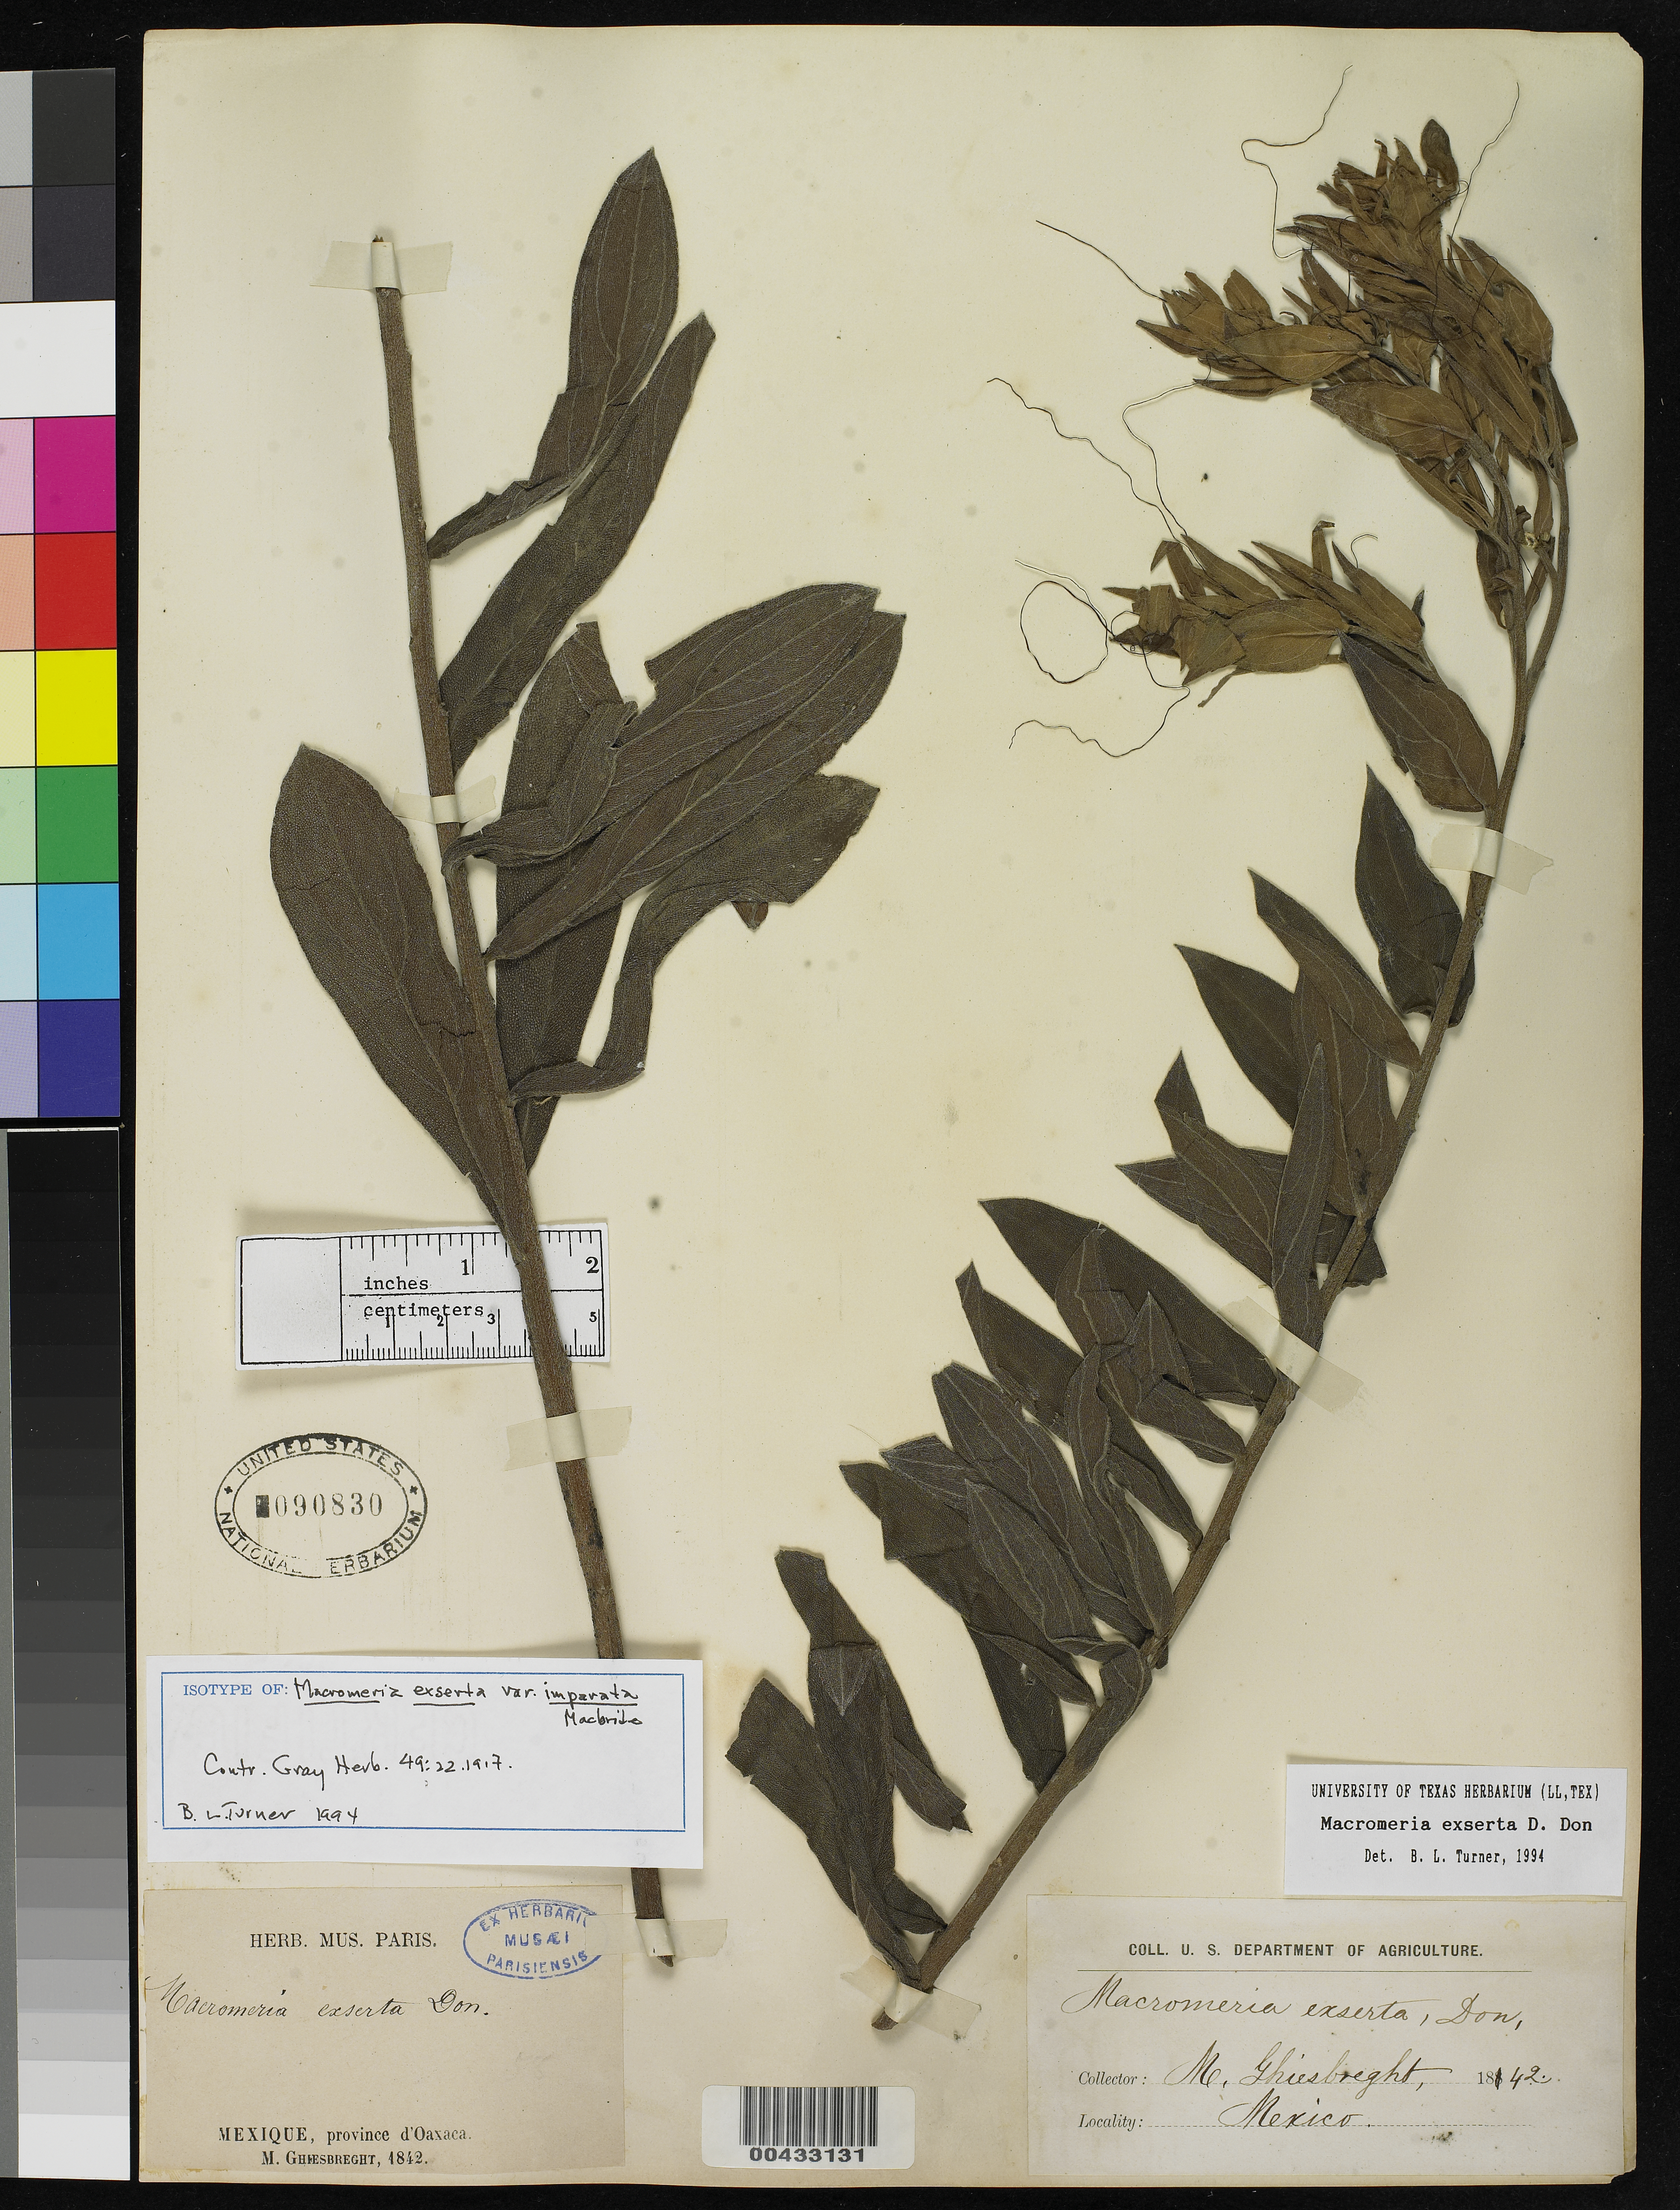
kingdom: Plantae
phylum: Tracheophyta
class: Magnoliopsida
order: Boraginales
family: Boraginaceae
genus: Macromeria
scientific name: Macromeria exserta var. imparata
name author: J.F. Macbr.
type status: Isotype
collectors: A. Ghiesbreght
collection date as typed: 1842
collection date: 1842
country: Mexico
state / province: Oaxaca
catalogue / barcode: US 90830